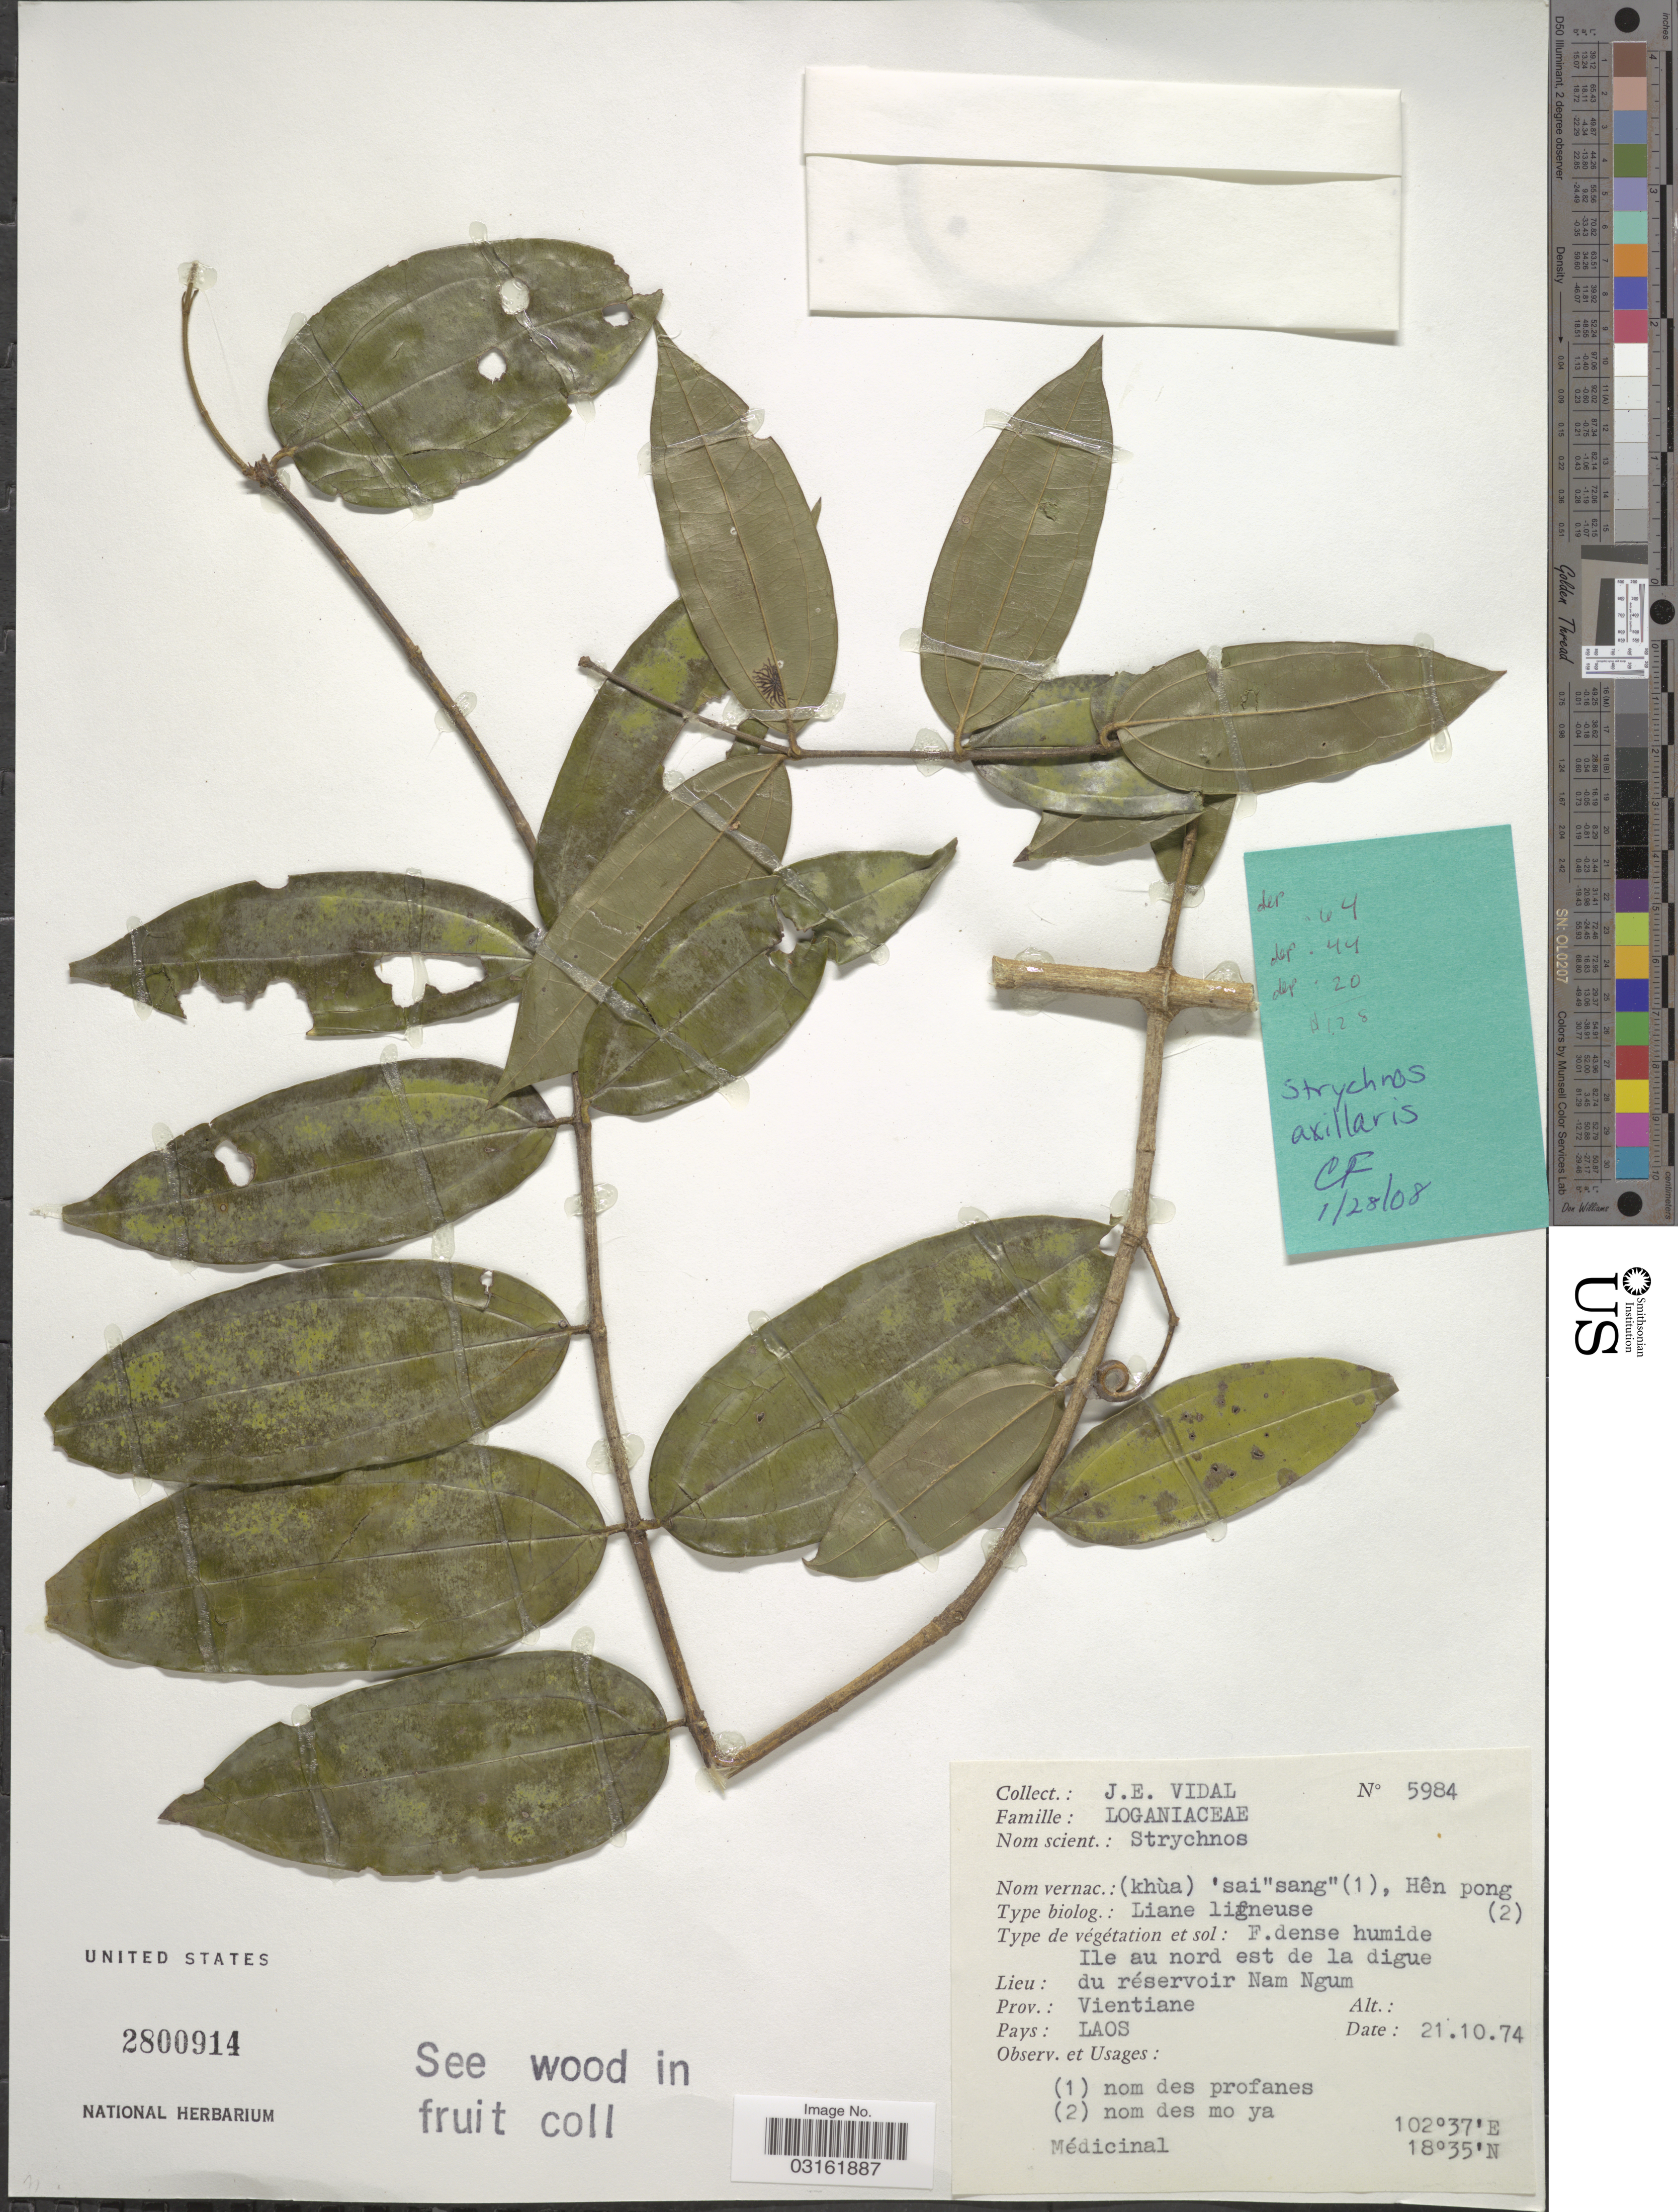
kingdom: Plantae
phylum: Tracheophyta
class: Magnoliopsida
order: Gentianales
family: Loganiaceae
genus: Strychnos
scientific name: Strychnos sp.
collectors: J. E. Vidal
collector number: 5984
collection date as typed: Transcribed d/m/y: 21/10/74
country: Laos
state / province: Viangchan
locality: Ile au nord est de la digue du réservoir Nam Ngum. Prov.: Vientiane.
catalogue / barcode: US 2800914